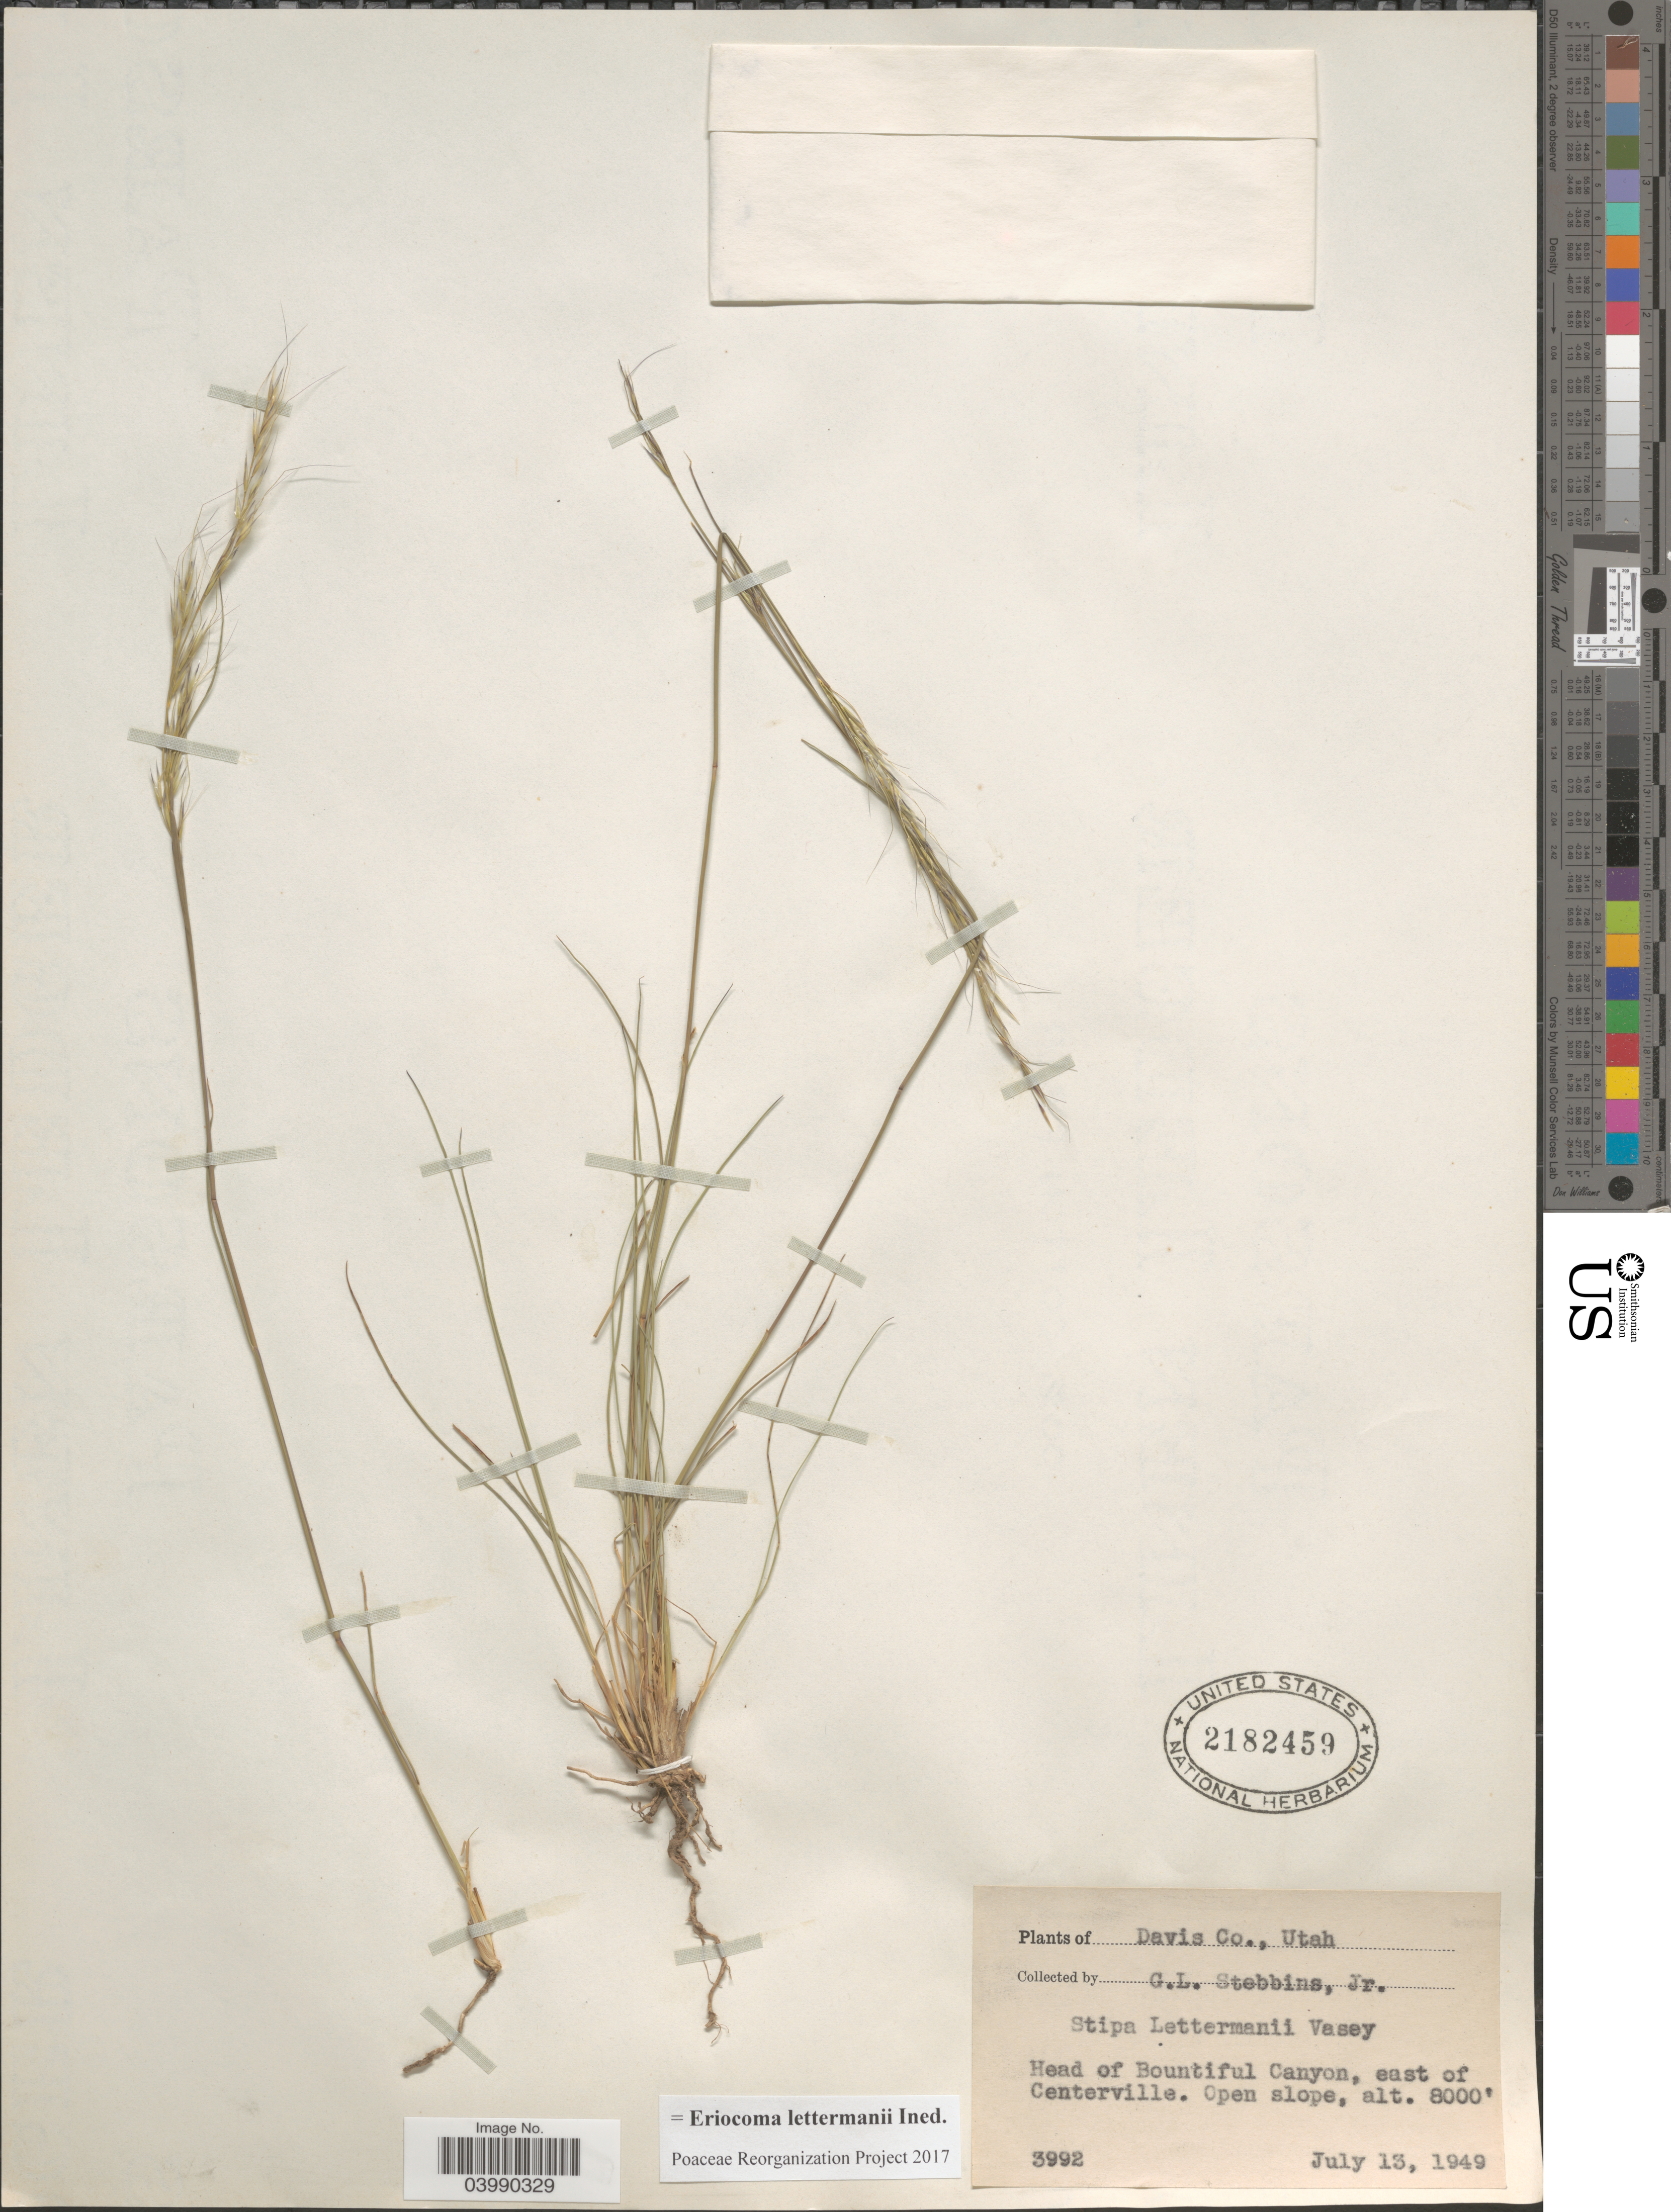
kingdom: Plantae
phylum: Tracheophyta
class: Liliopsida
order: Poales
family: Poaceae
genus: Eriocoma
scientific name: Eriocoma lettermanii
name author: (Vasey) Romasch.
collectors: G. L. Stebbins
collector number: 3992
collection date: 1949-07-13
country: United States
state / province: Utah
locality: Davis Co. Head of Bountiful Canyon, east of Centerville. Open slope.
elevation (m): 2438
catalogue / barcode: US 2182459